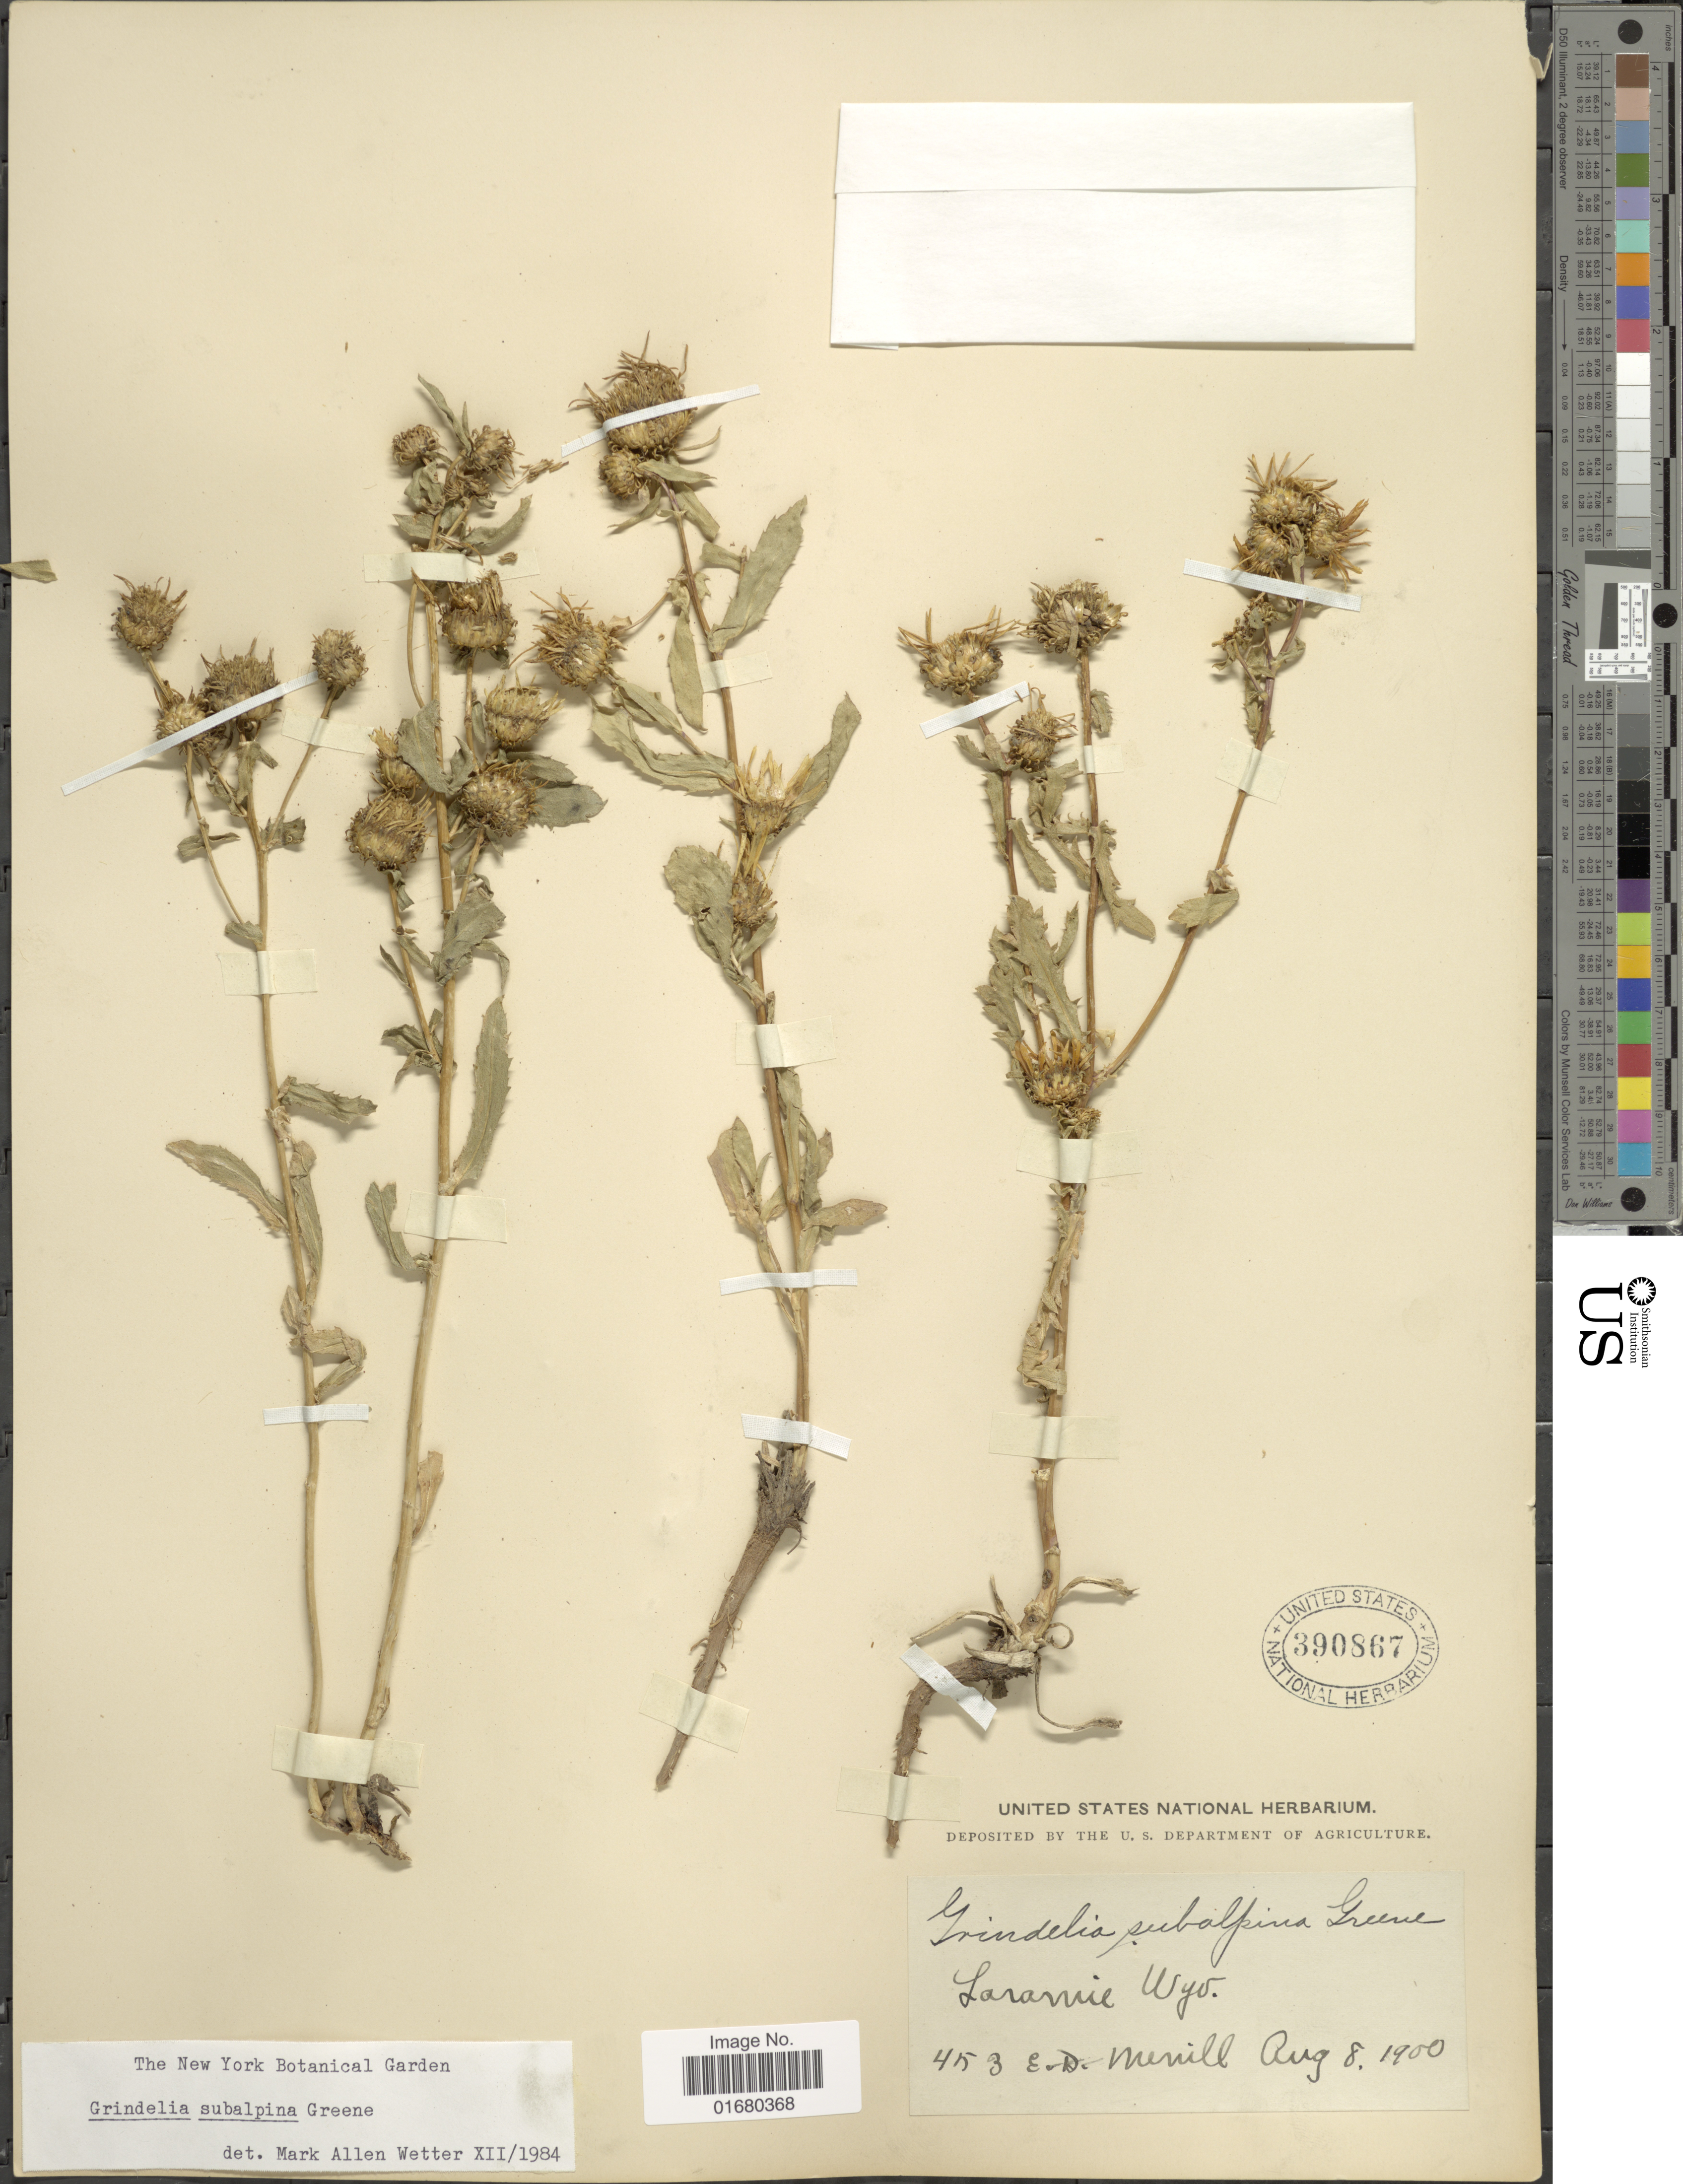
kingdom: Plantae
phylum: Tracheophyta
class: Magnoliopsida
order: Asterales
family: Asteraceae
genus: Grindelia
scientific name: Grindelia subalpina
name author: S.W. Greene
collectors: E. D. Merrill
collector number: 453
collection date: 1900-08-08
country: United States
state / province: Wyoming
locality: Laramie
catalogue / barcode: US 390867